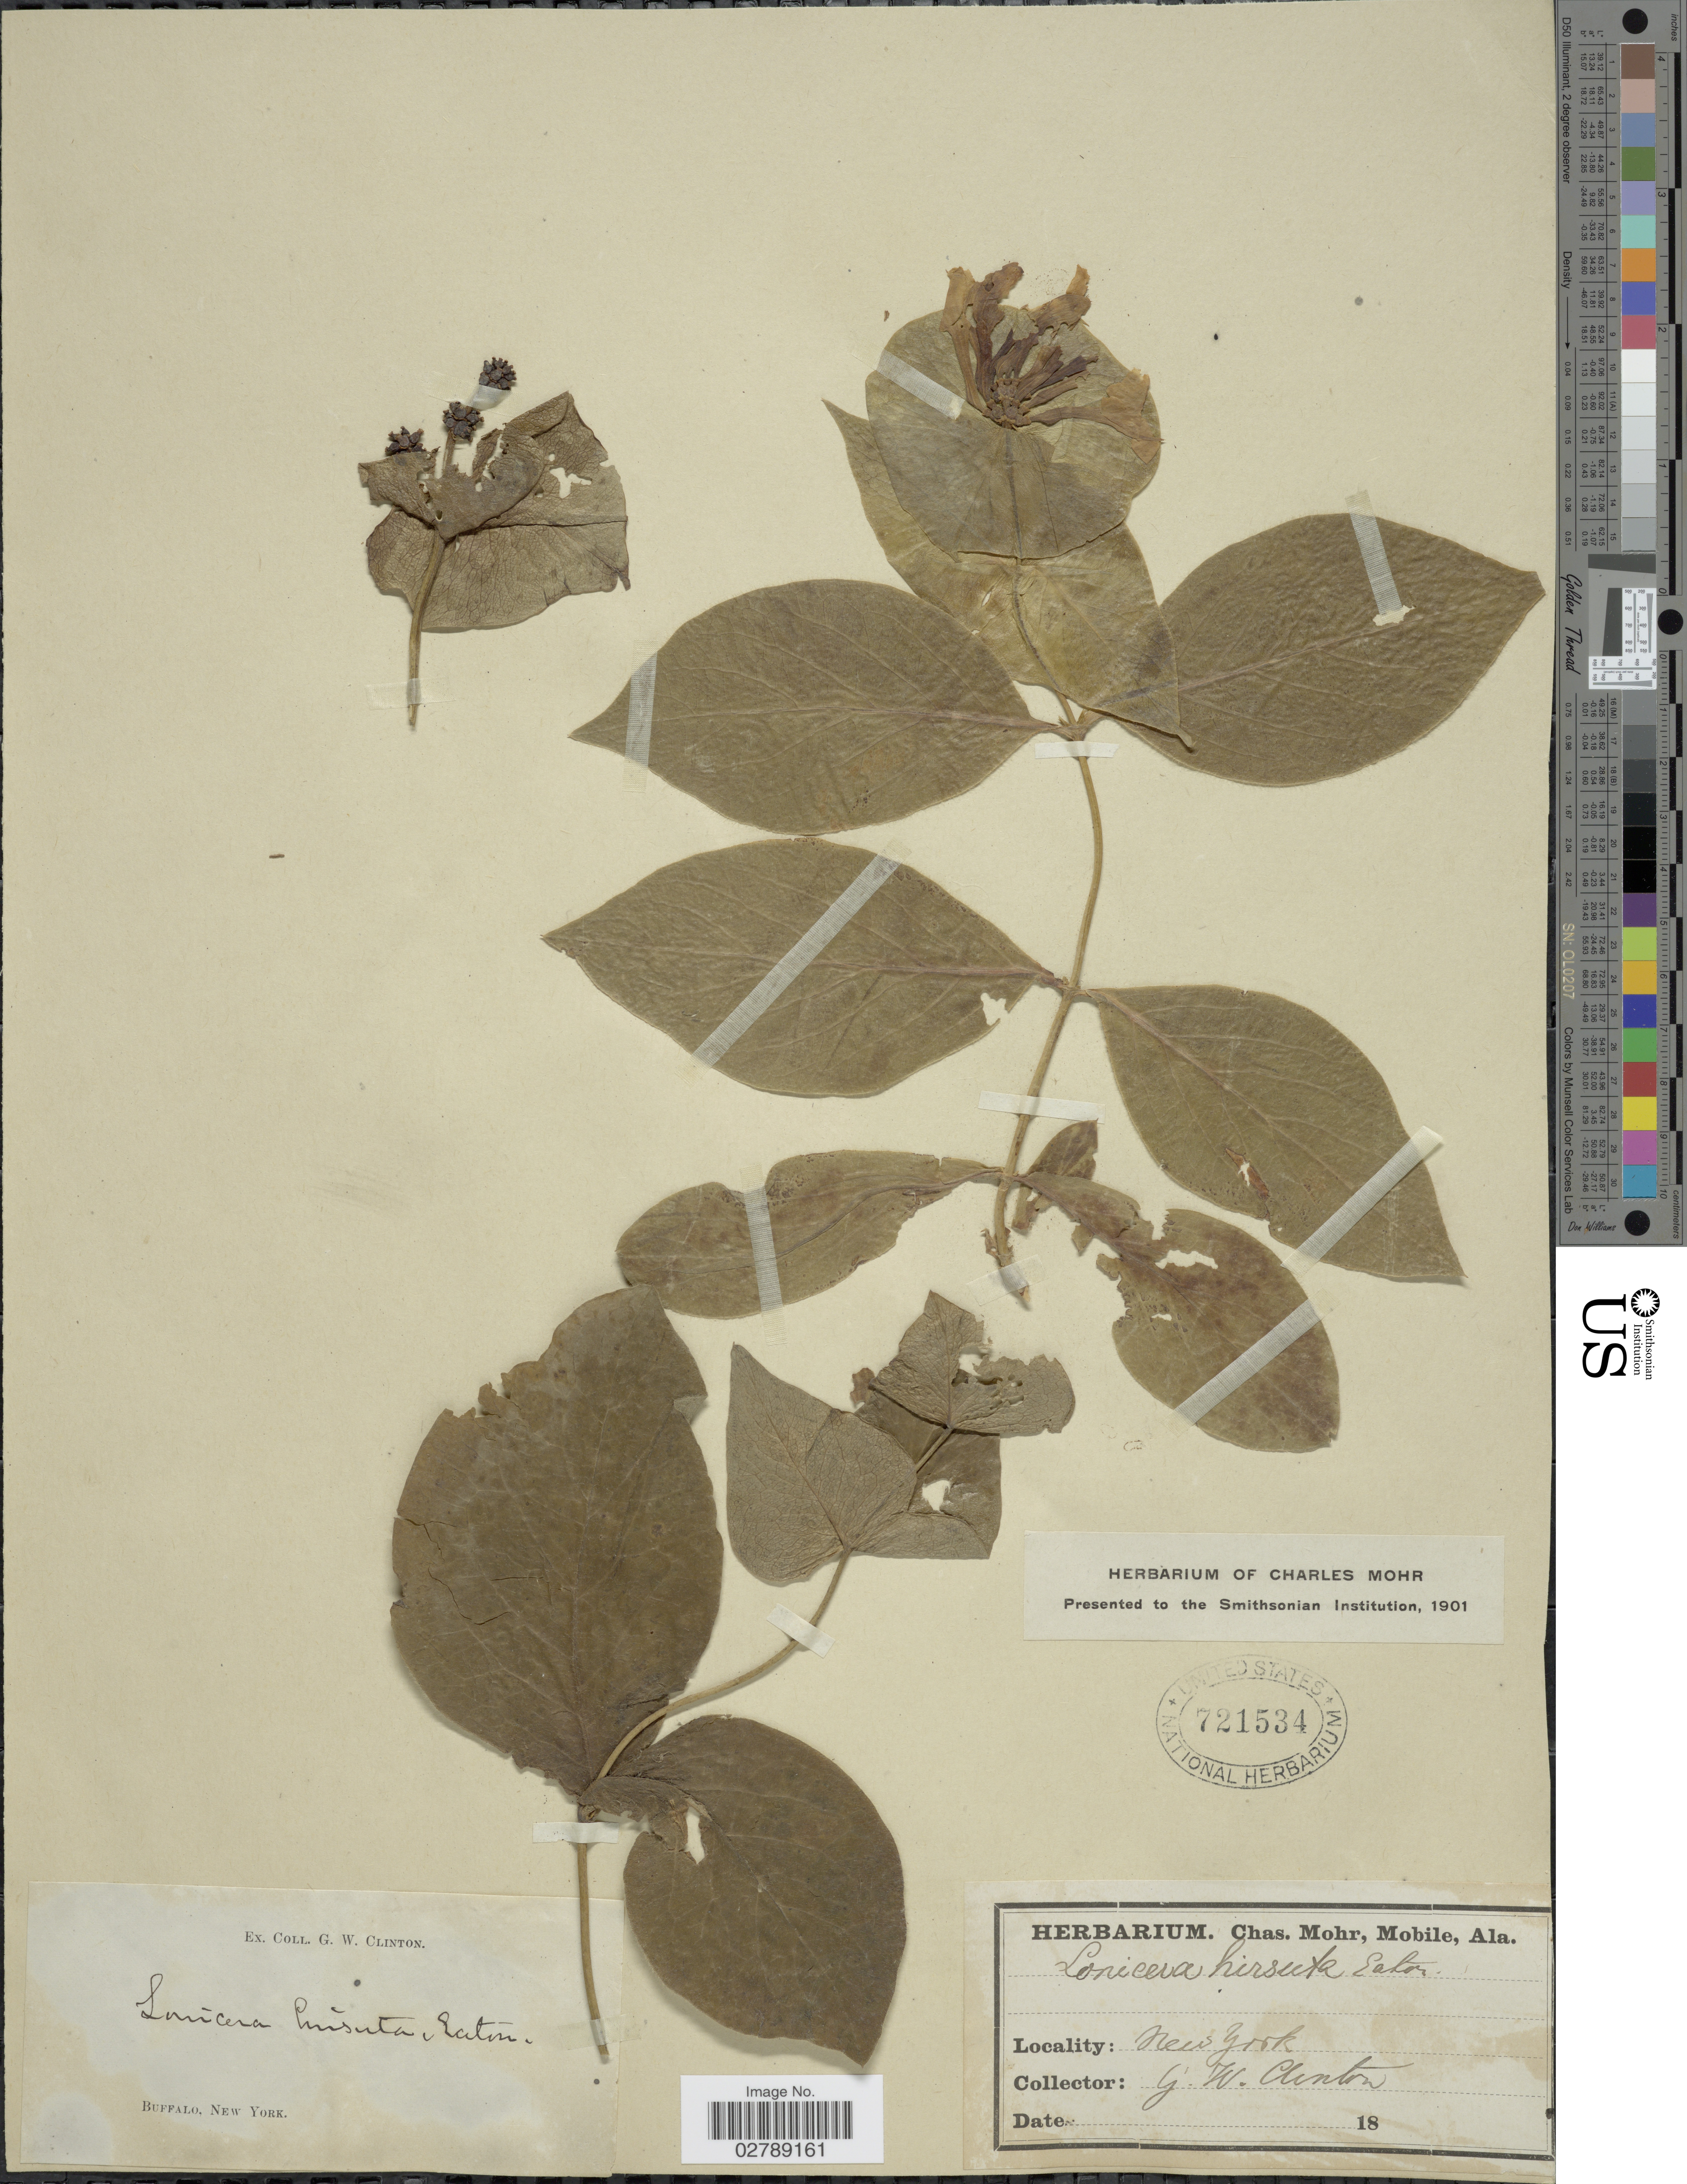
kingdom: Plantae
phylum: Tracheophyta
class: Magnoliopsida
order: Dipsacales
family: Caprifoliaceae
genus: Lonicera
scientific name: Lonicera dioica var. glaucescens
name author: (Rydb.) Butters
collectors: G. W. Clinton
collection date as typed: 18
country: United States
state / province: New York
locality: Buffalo.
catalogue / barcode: US 721534